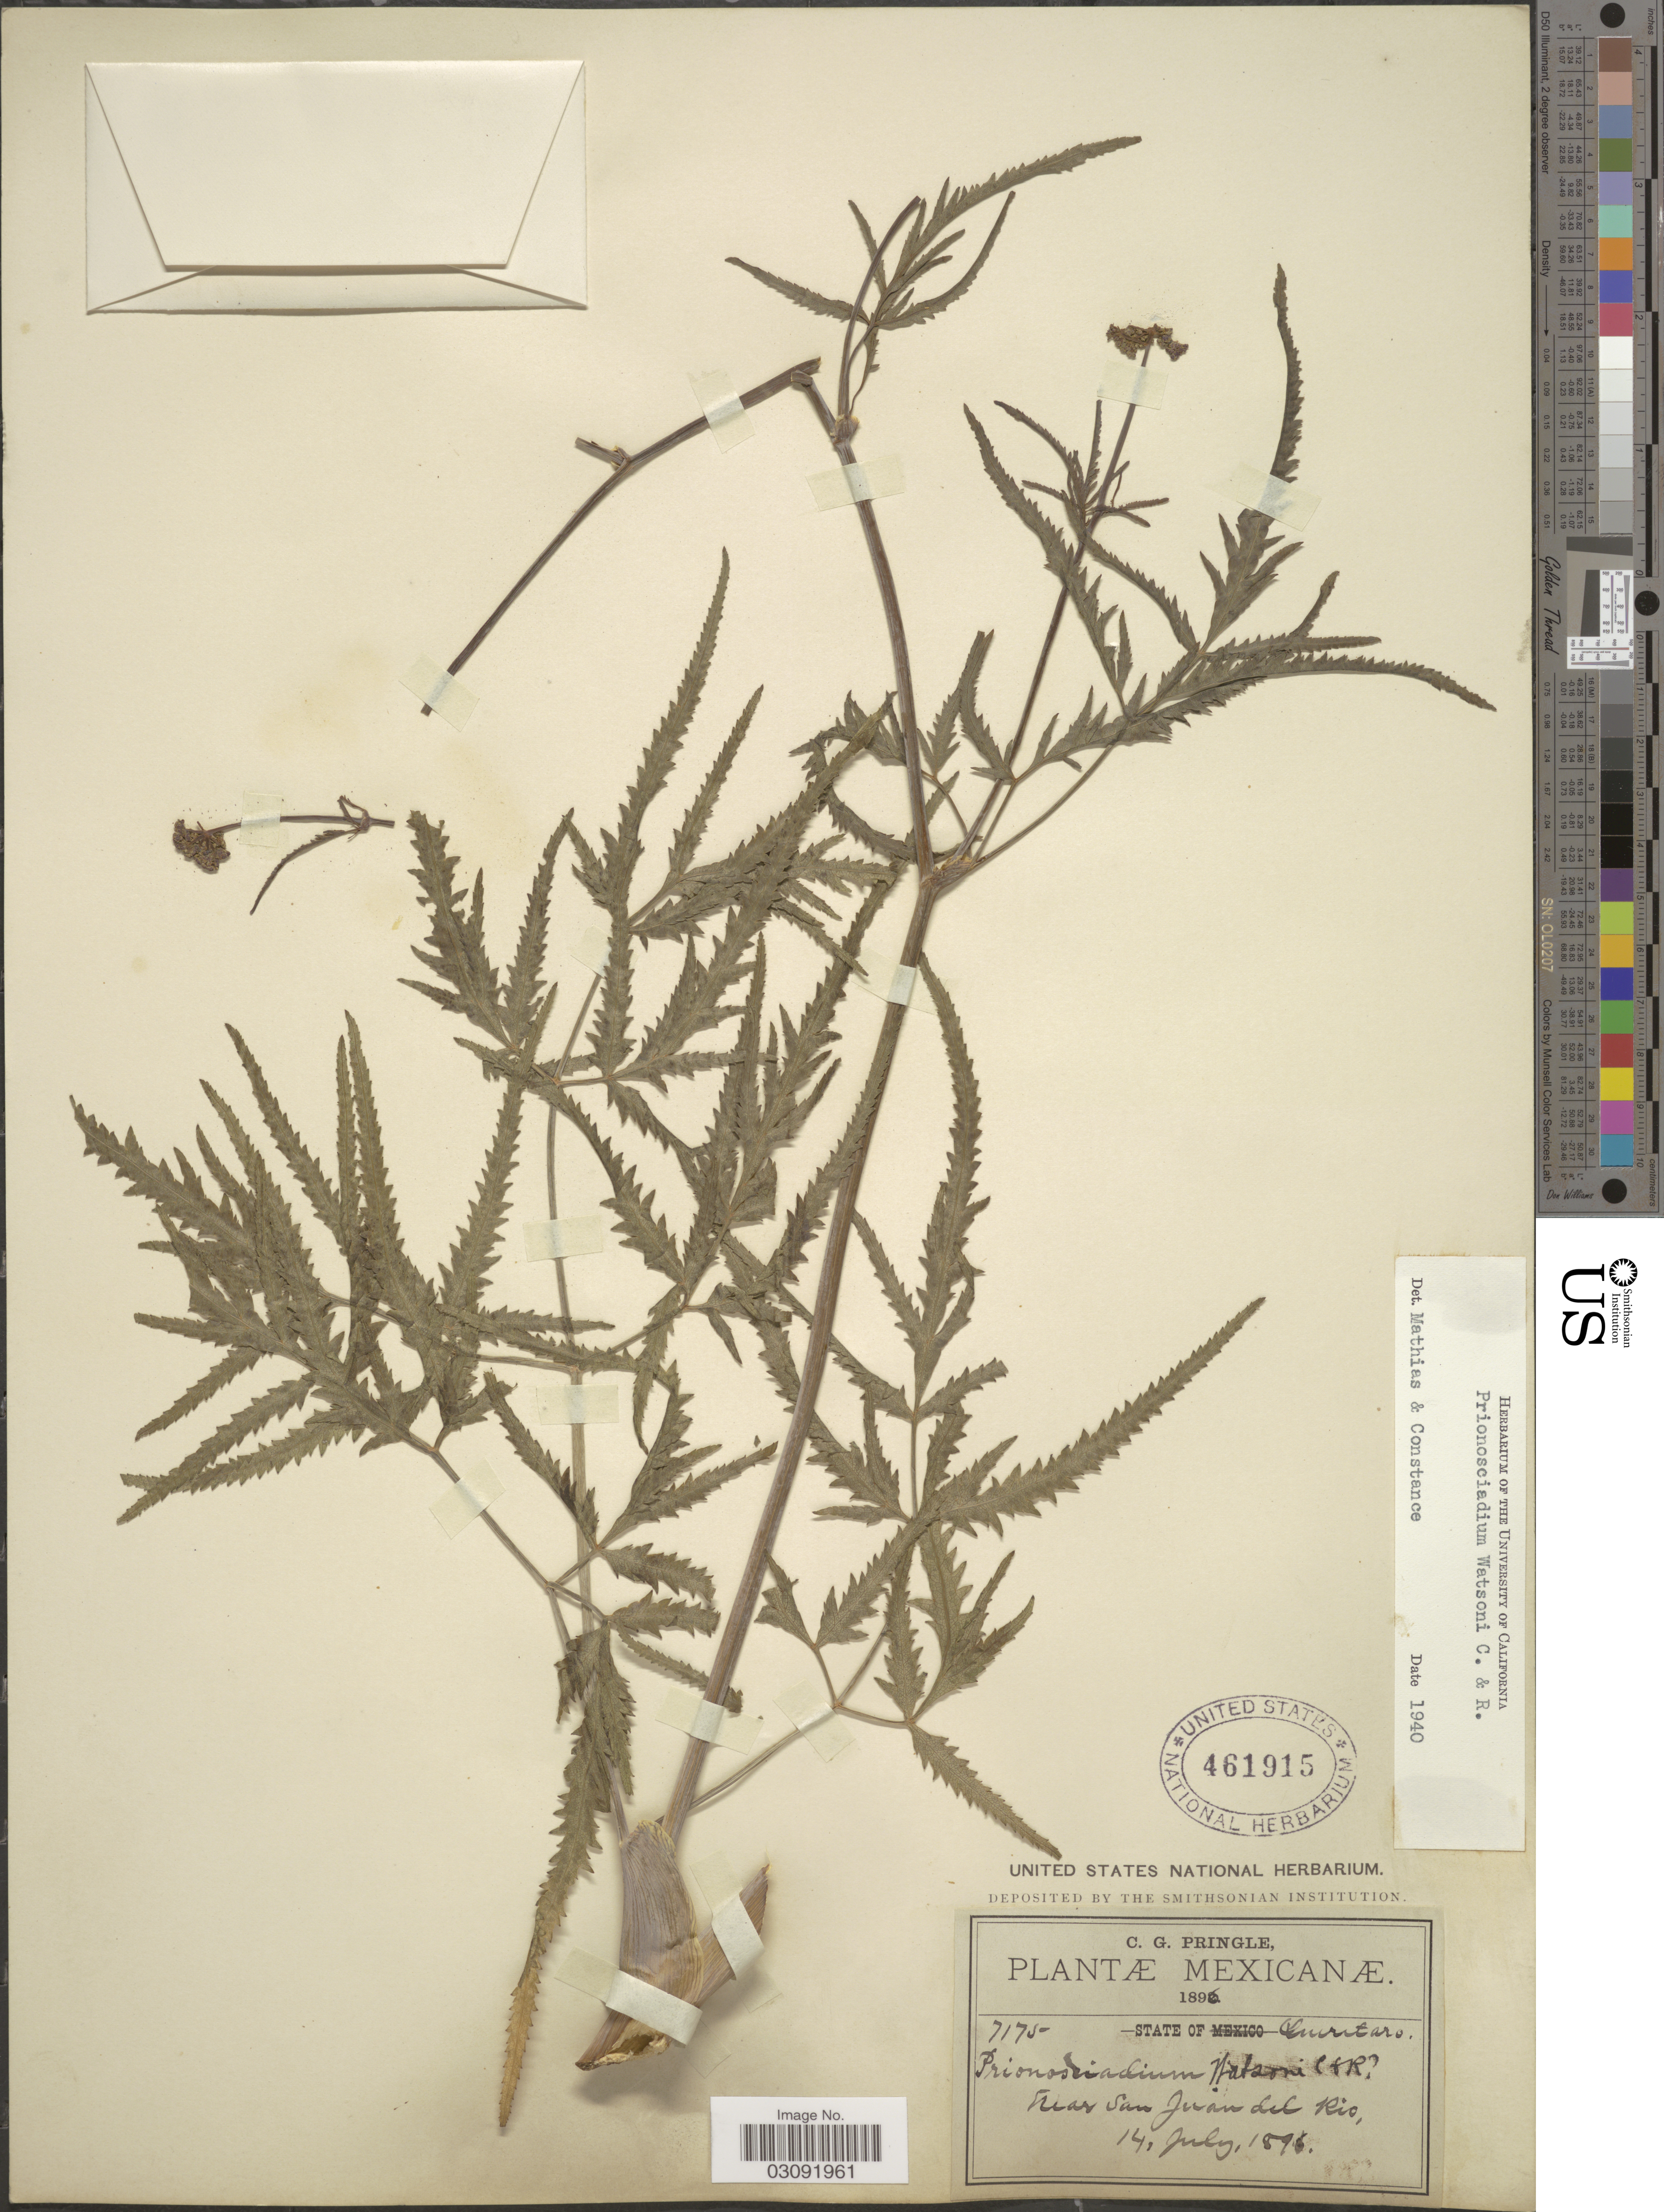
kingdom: Plantae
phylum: Tracheophyta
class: Magnoliopsida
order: Apiales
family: Apiaceae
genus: Prionosciadium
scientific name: Prionosciadium watsonii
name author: J.M. Coult. & Rose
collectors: C. G. Pringle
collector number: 7175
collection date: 1896-07-14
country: Mexico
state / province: Querétaro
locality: Near San Juan del Rio.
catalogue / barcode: US 461915